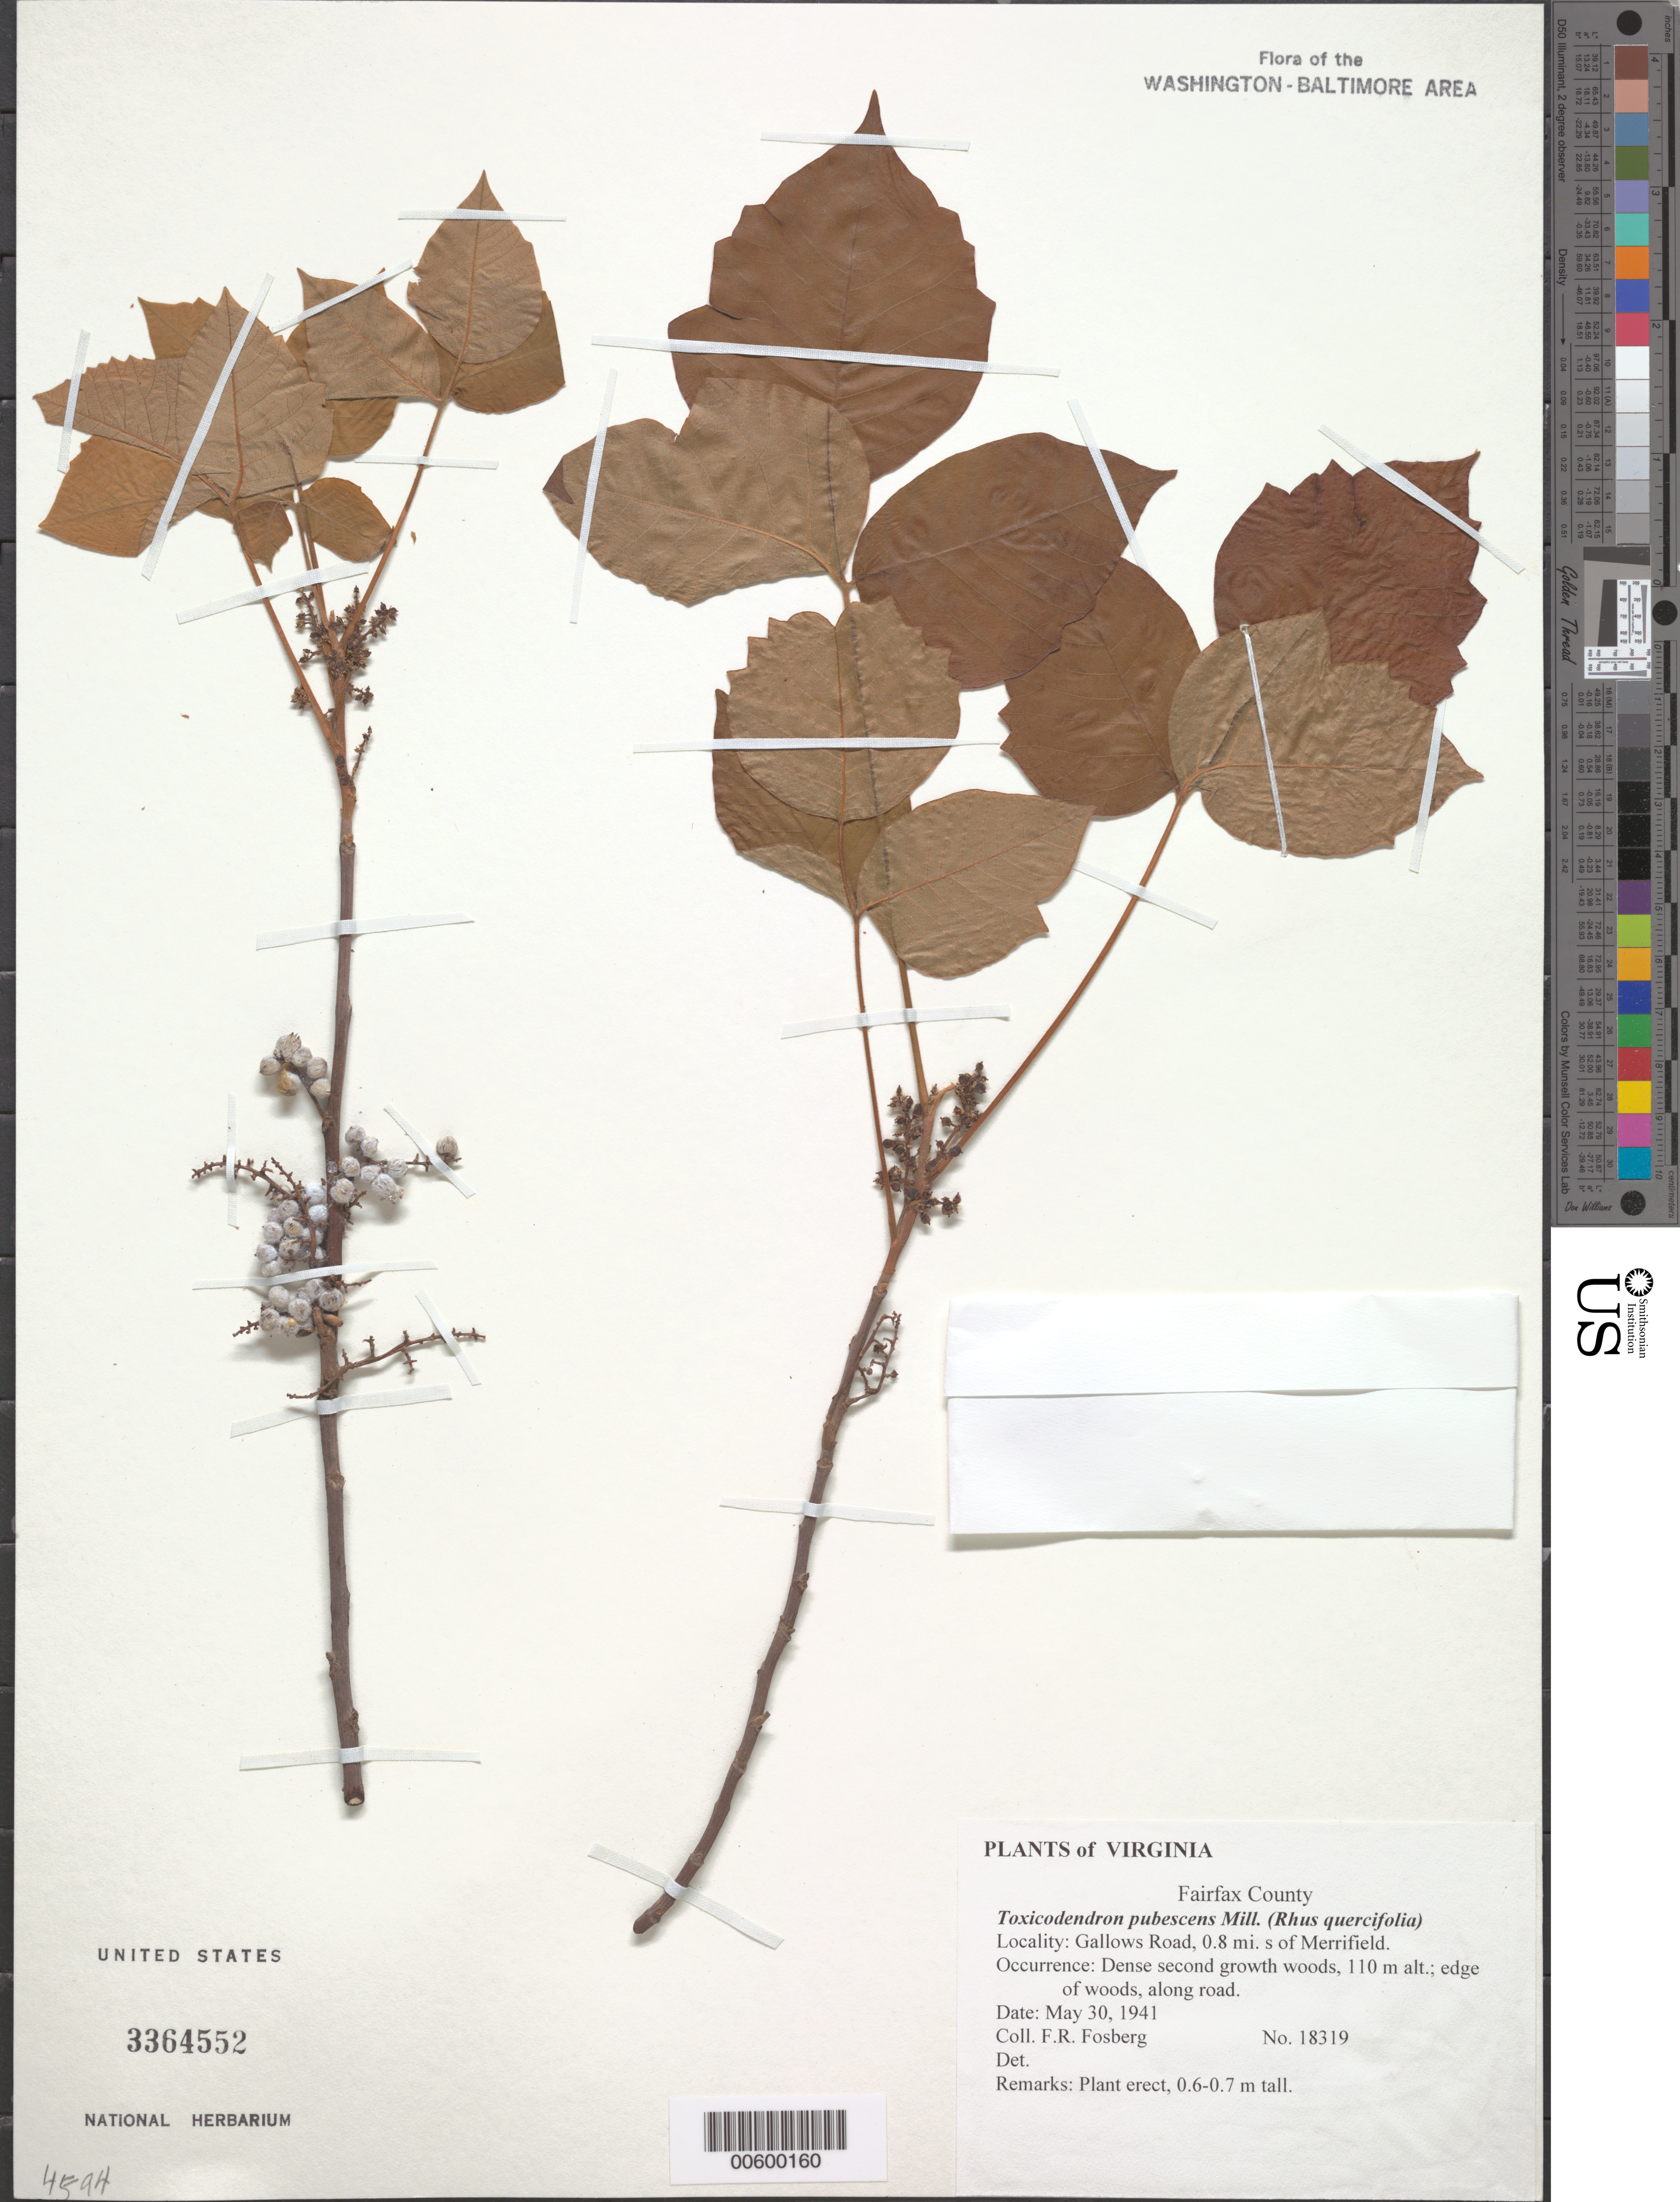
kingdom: Plantae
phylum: Tracheophyta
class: Magnoliopsida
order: Sapindales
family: Anacardiaceae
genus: Toxicodendron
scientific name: Toxicodendron pubescens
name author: Mill.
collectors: F. R. Fosberg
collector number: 18319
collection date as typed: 30 May 1941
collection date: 1941-05-30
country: United States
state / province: Virginia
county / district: Fairfax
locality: Gallows Road, 0.8 mi. S of Merrifield.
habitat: Dense second growth woods, 110 m alt.; edge of woods, along road.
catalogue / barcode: US 3364552